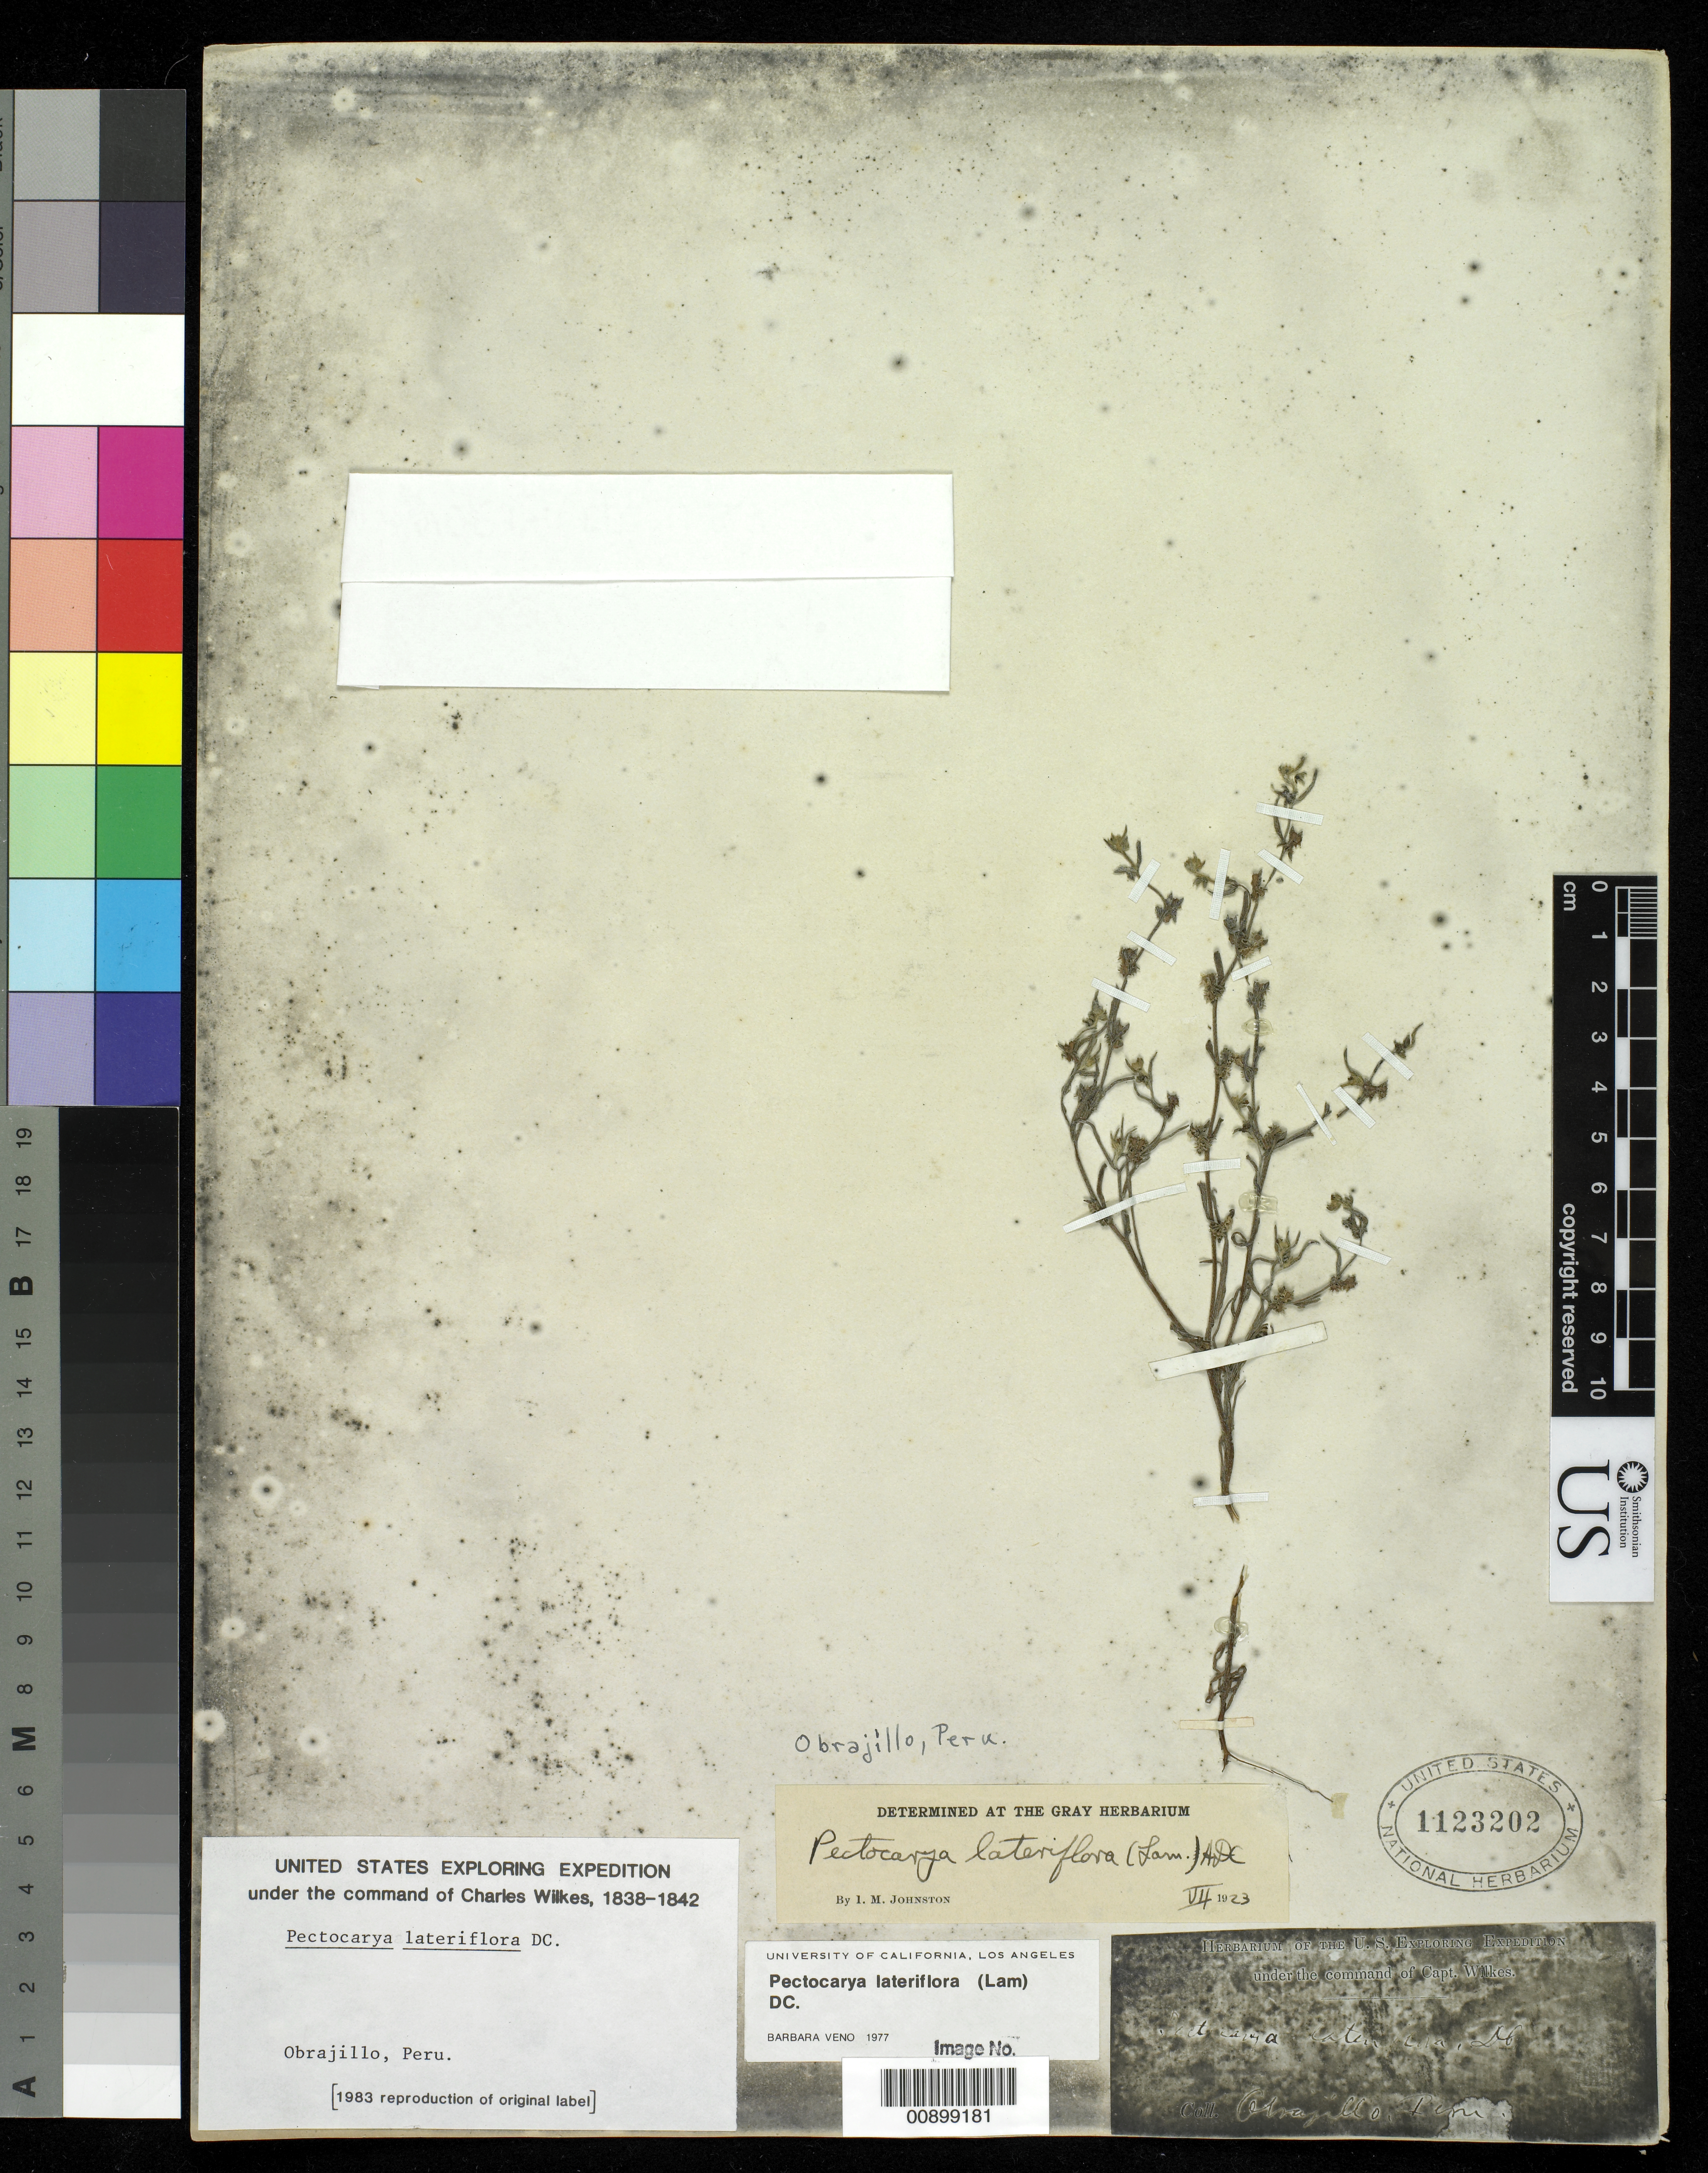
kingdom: Plantae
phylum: Tracheophyta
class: Magnoliopsida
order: Boraginales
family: Boraginaceae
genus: Pectocarya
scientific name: Pectocarya lateriflora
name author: (Lam.) DC.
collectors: Wilkes Explor. Exped.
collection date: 1838/1842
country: Peru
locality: Obrajillo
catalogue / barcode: US 1123202